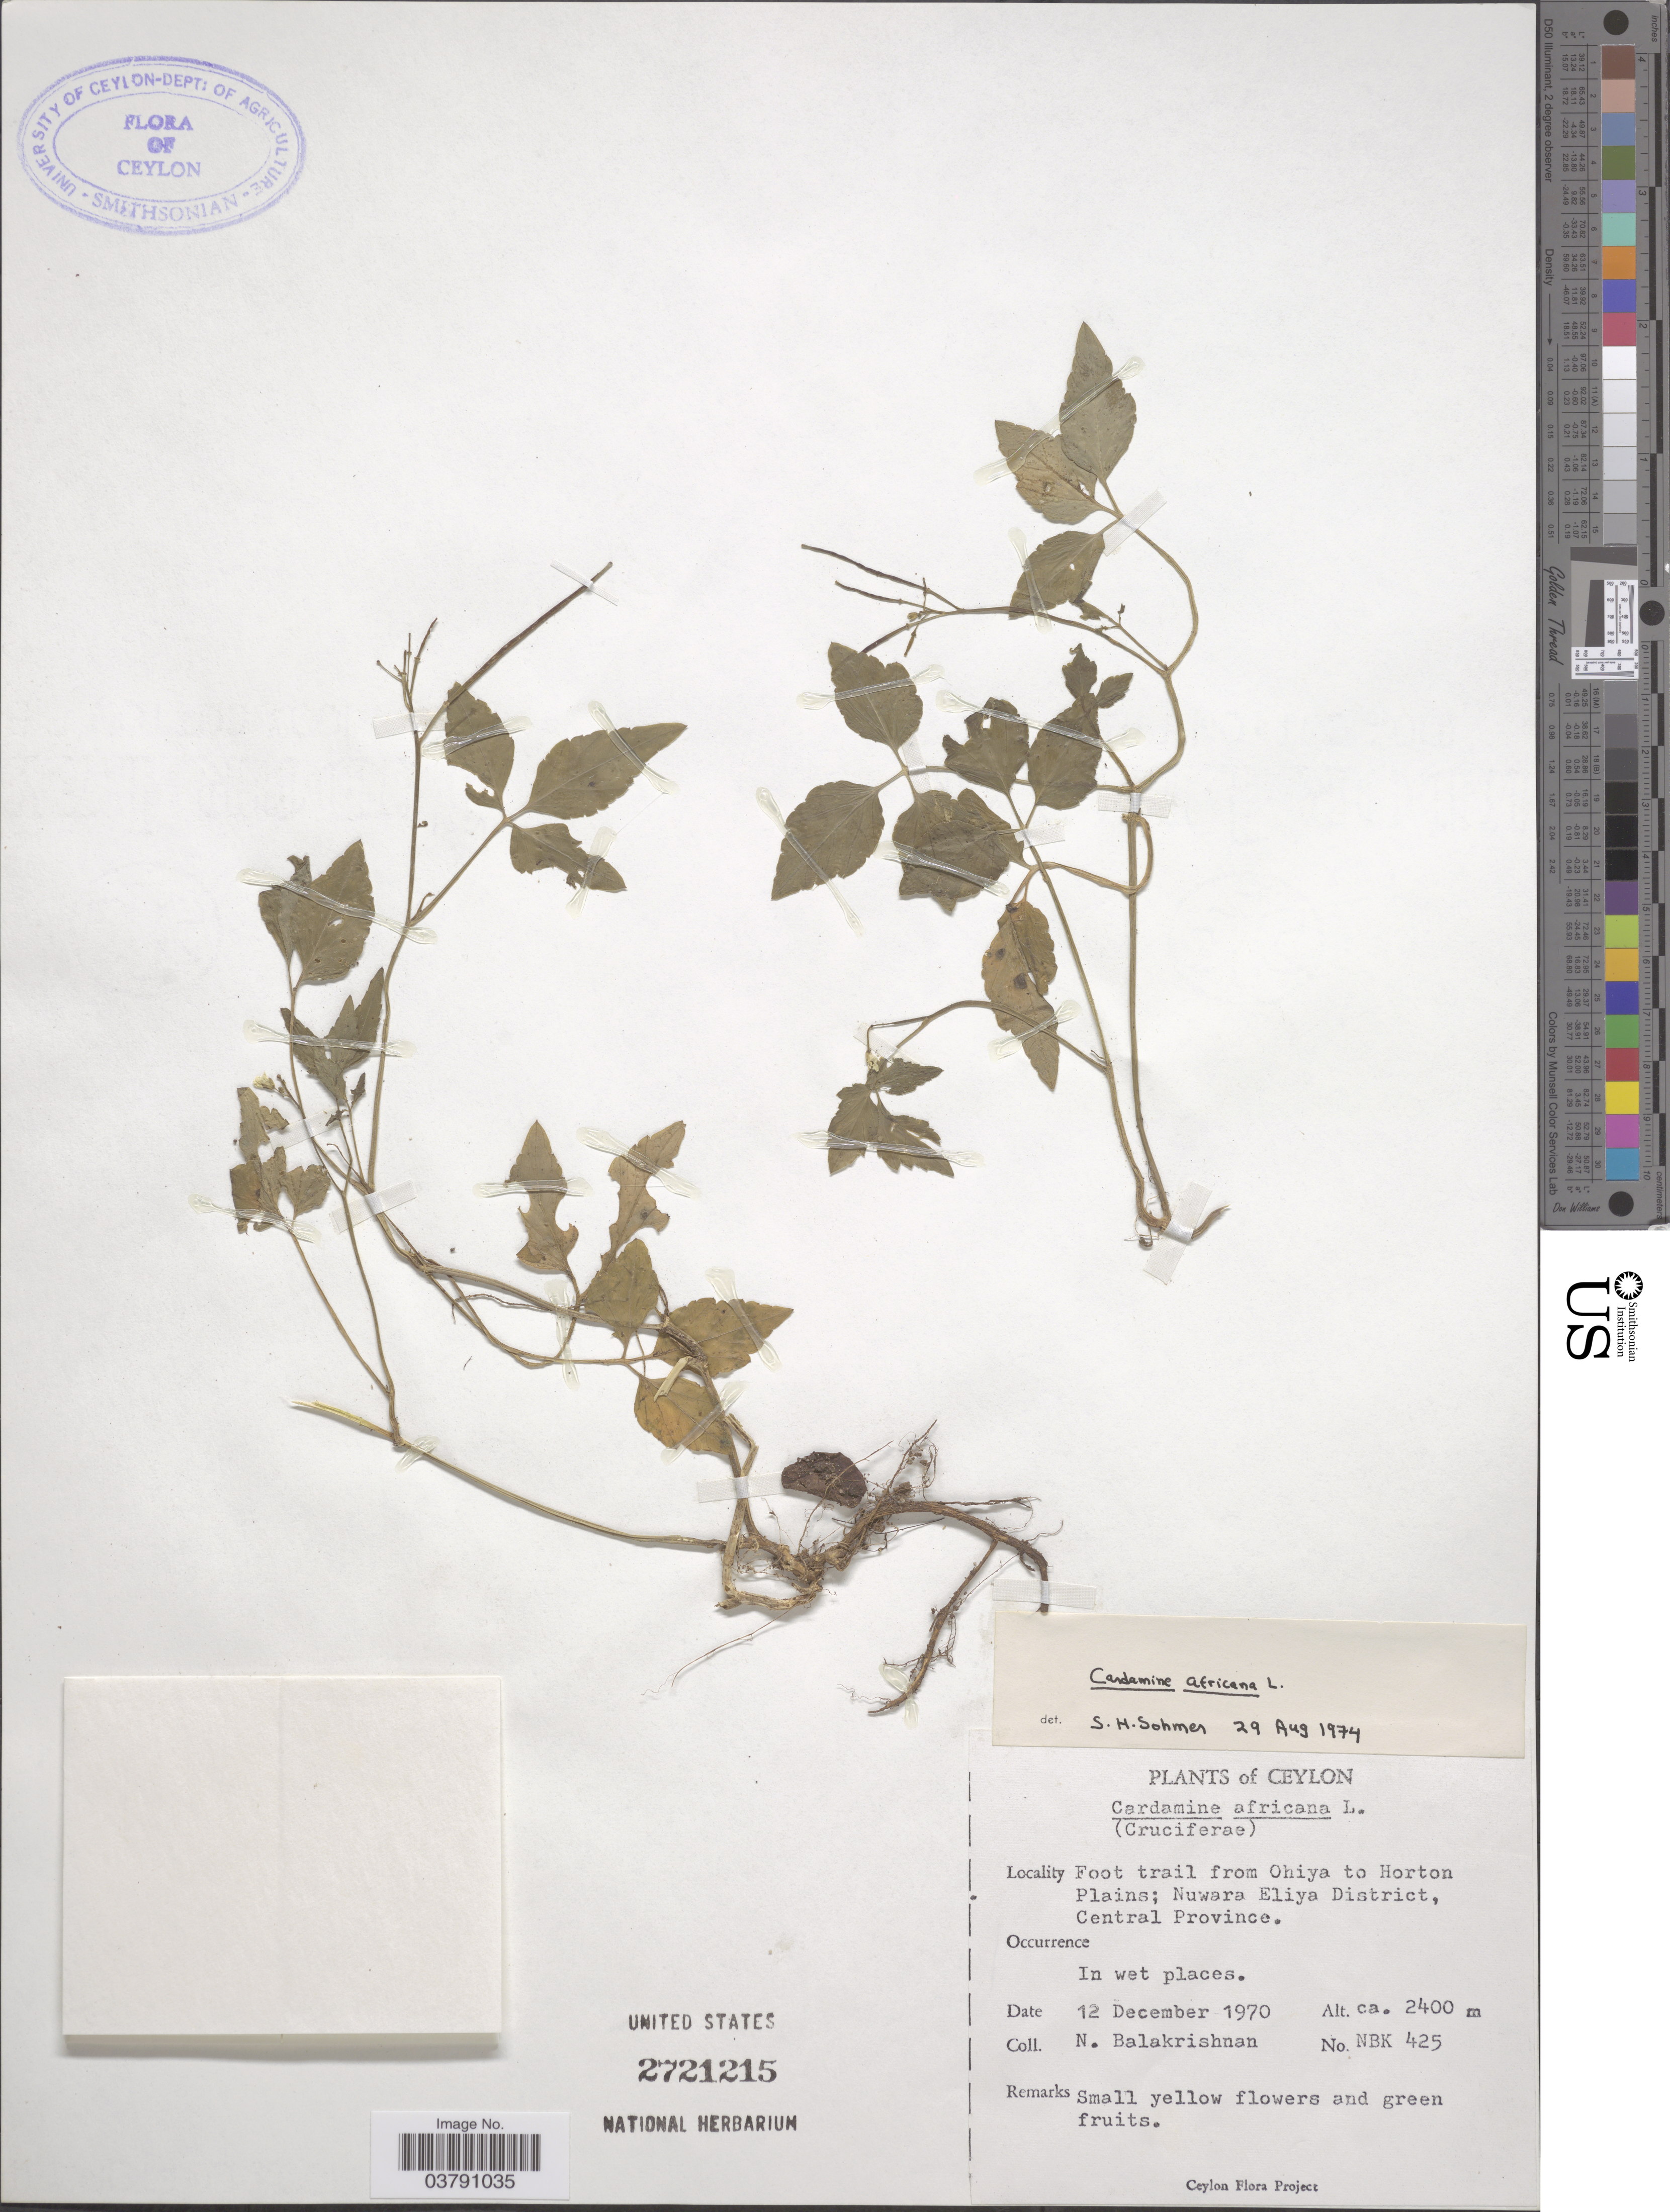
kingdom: Plantae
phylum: Tracheophyta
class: Magnoliopsida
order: Brassicales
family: Brassicaceae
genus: Cardamine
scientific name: Cardamine africana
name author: L.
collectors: N. Balakrishnan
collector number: NBK 425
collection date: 1970-12-12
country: Sri Lanka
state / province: Central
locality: Ceylon. Foot trail from Ohiya to Horton Plains; Nuwara Eliya District.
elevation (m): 2400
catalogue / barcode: US 2721215